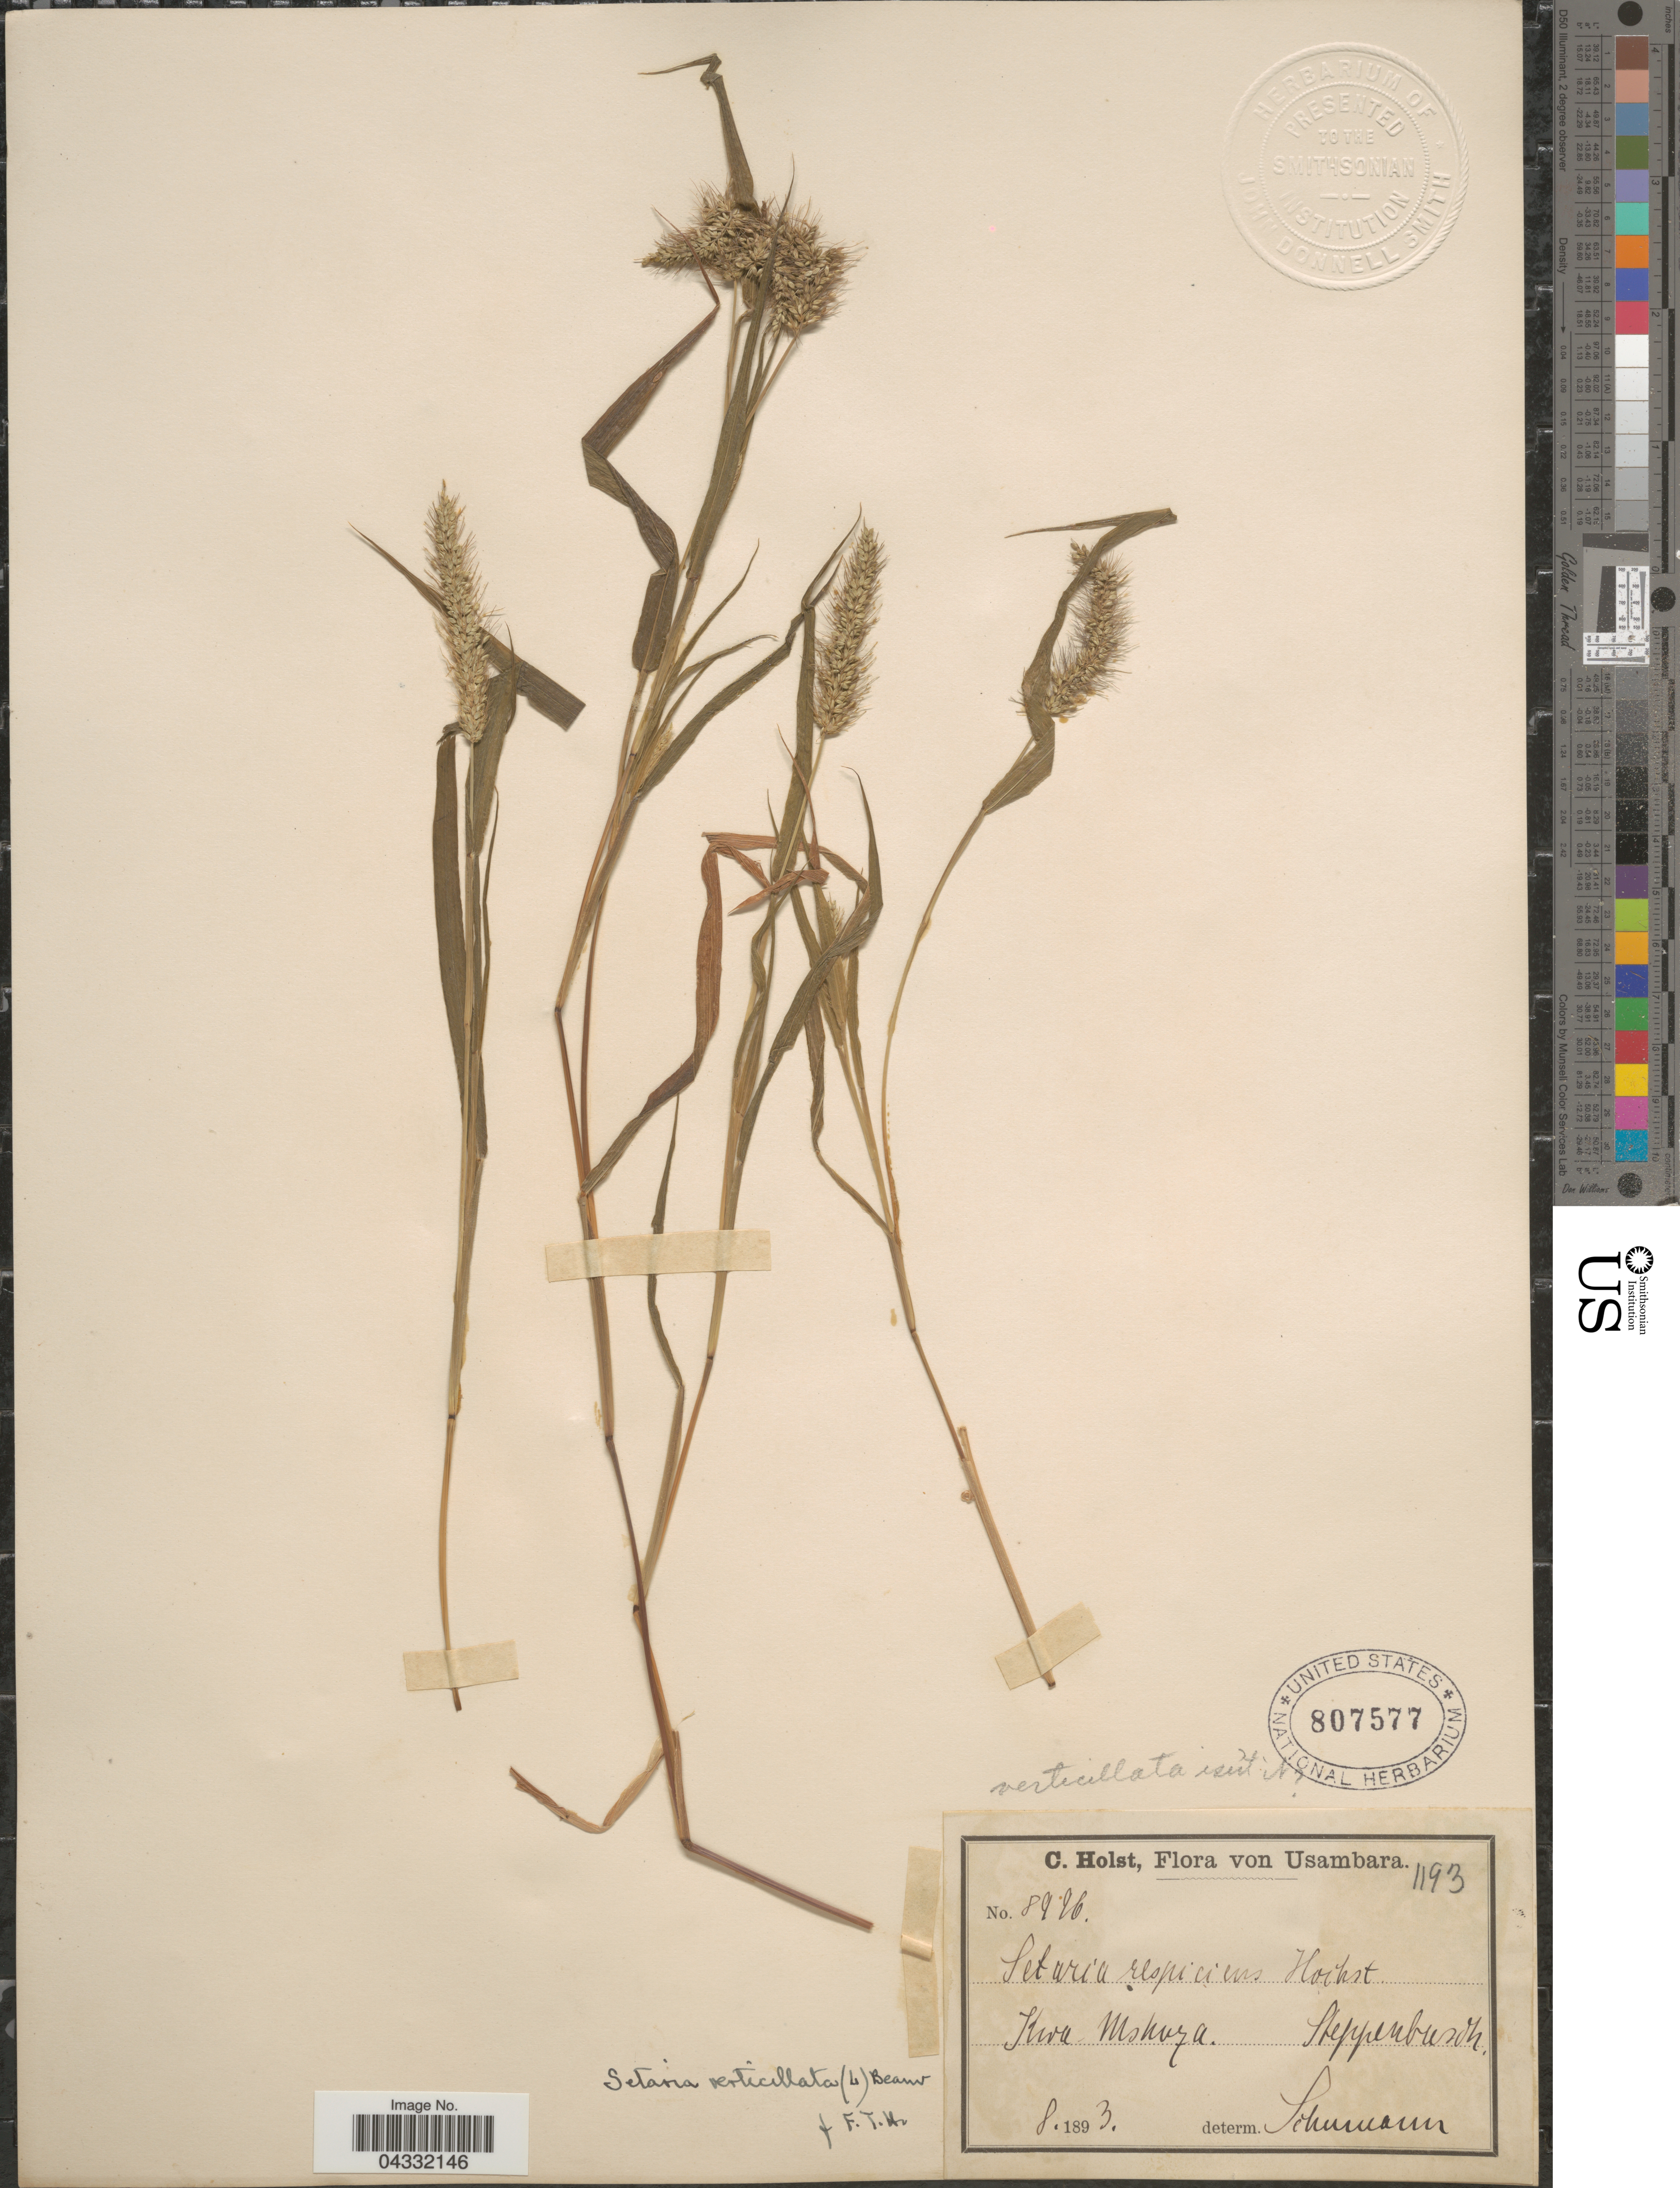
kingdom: Plantae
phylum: Tracheophyta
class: Liliopsida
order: Poales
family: Poaceae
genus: Setaria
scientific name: Setaria verticillata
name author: (L.) P. Beauv.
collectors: C. H. Holst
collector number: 8996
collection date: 1893-08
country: Tanzania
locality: Usambara. Kwa Mshuza.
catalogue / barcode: US 807577